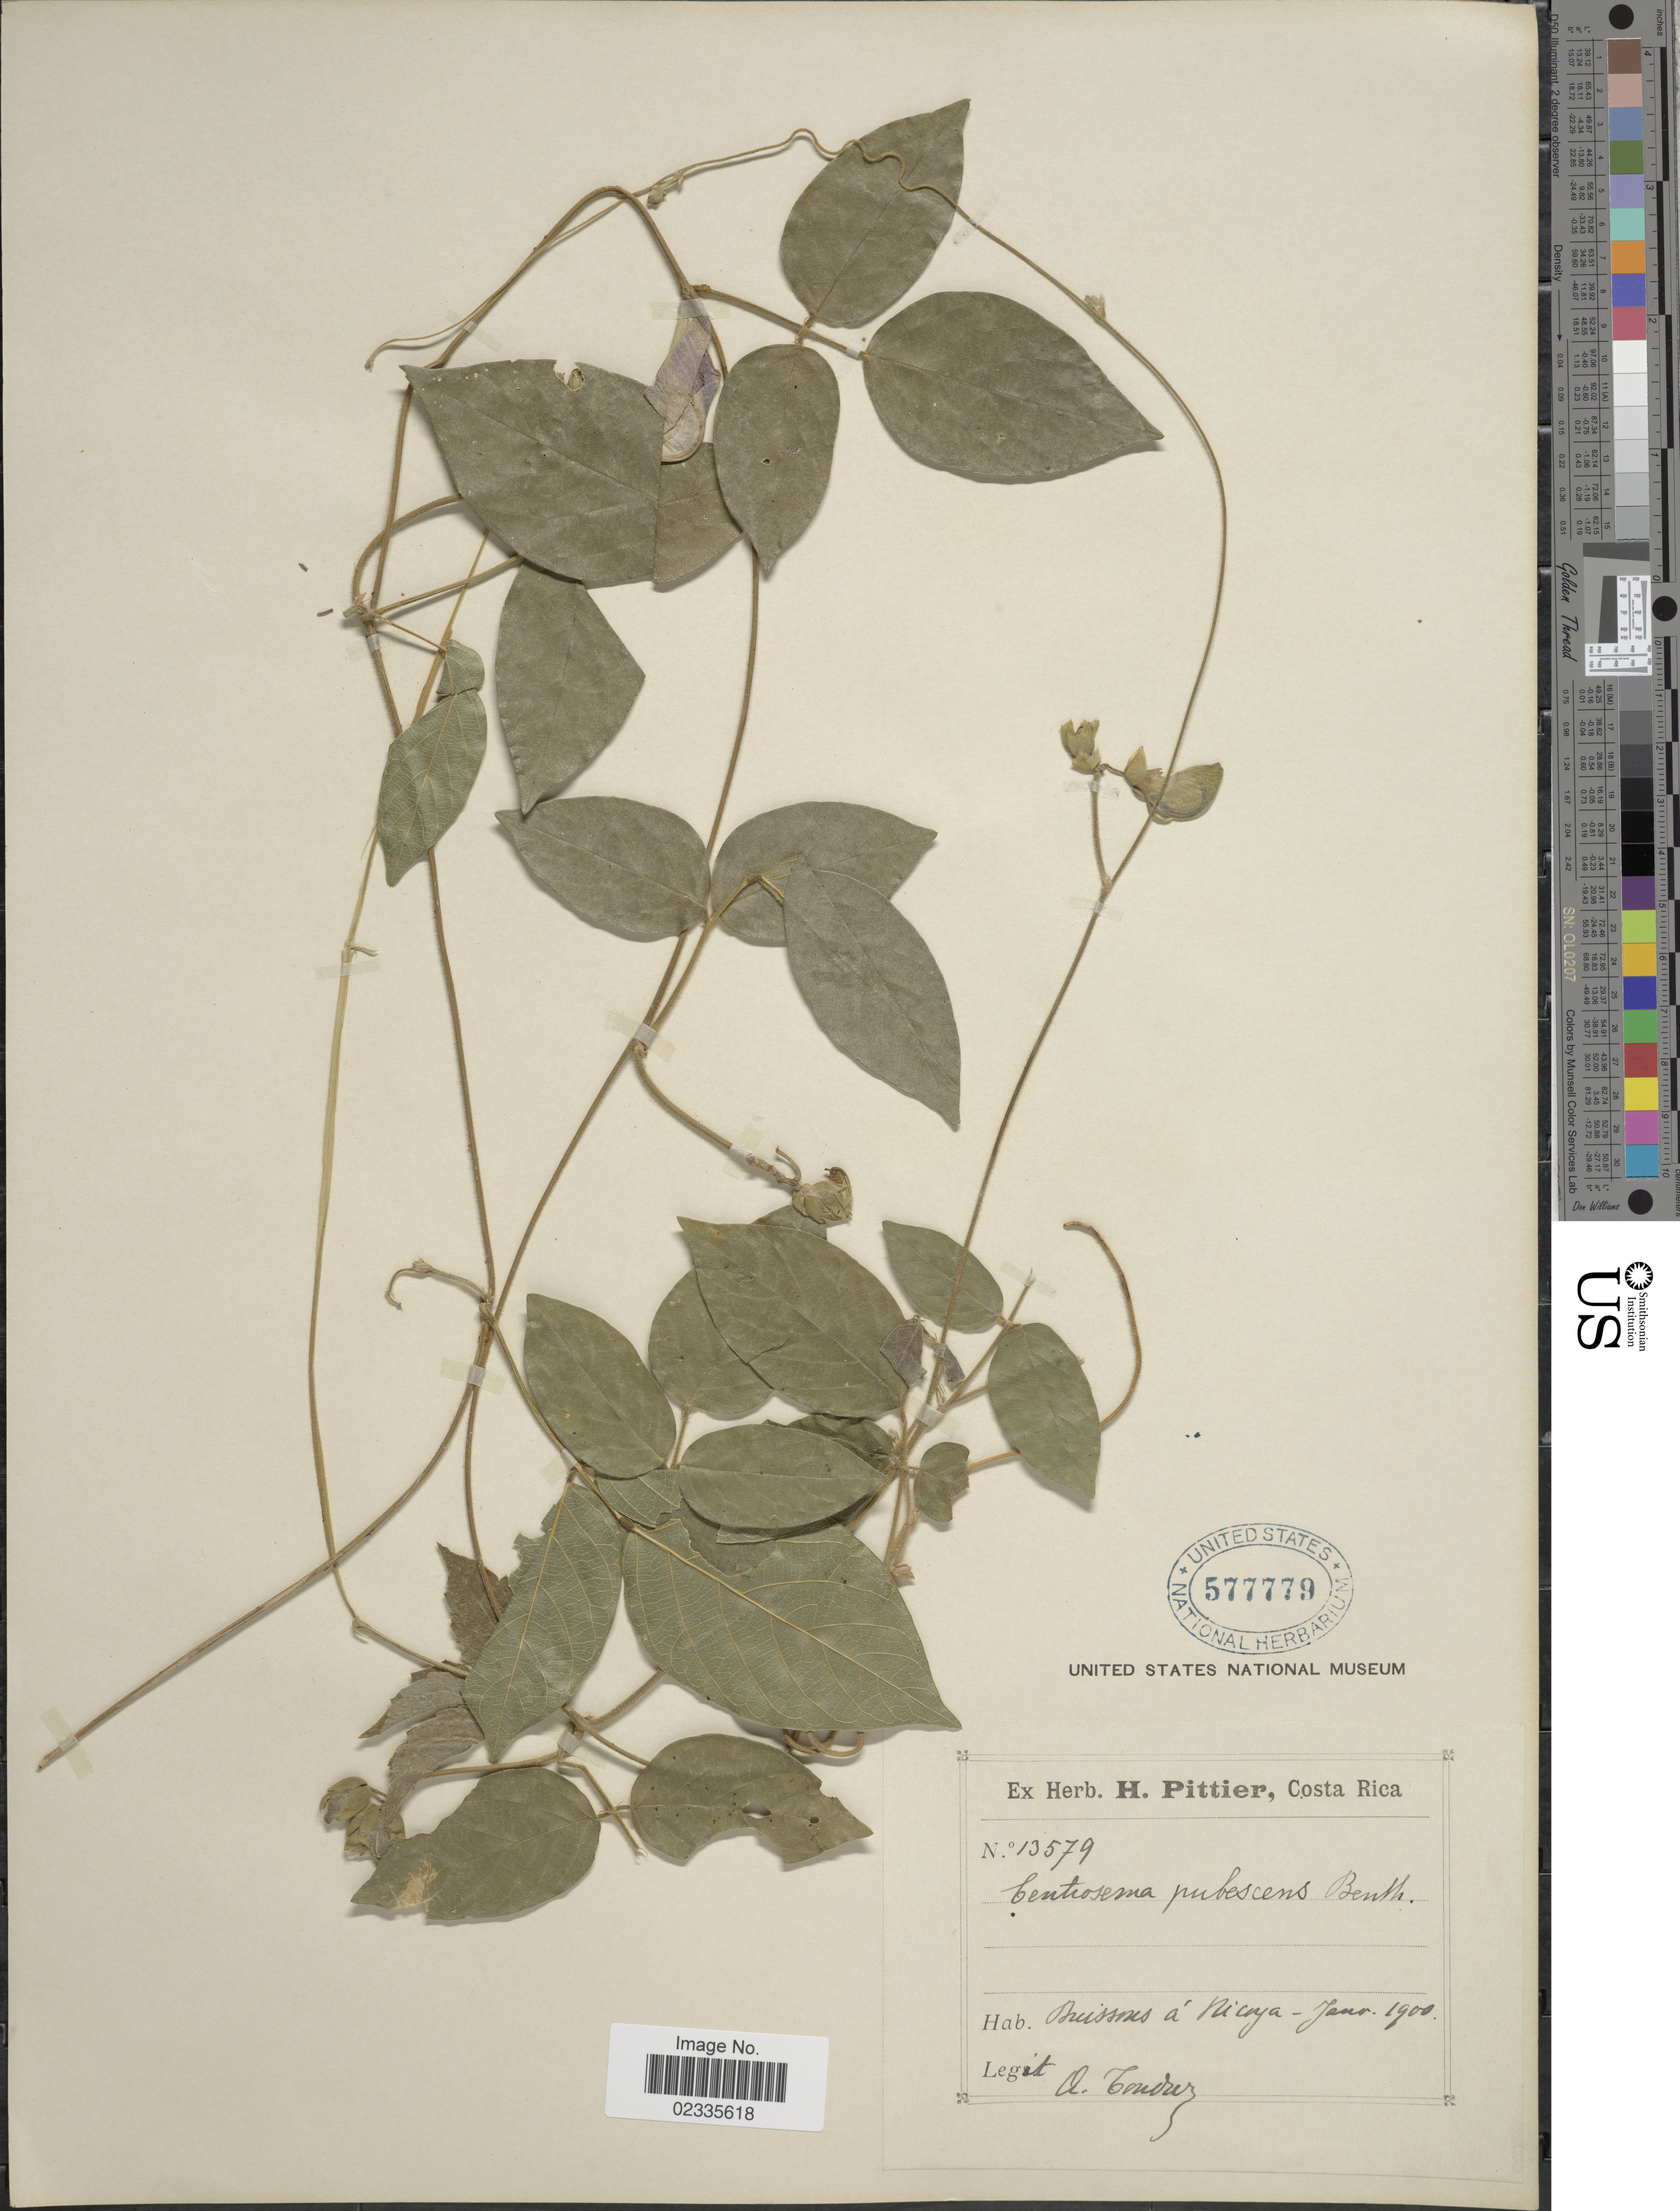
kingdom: Plantae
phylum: Tracheophyta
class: Magnoliopsida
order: Fabales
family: Fabaceae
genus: Centrosema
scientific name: Centrosema pubescens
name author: Benth.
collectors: A. Tonduz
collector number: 13579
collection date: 1900-01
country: Costa Rica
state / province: Guanacaste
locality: Buissons a Nicoya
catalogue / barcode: US 577779